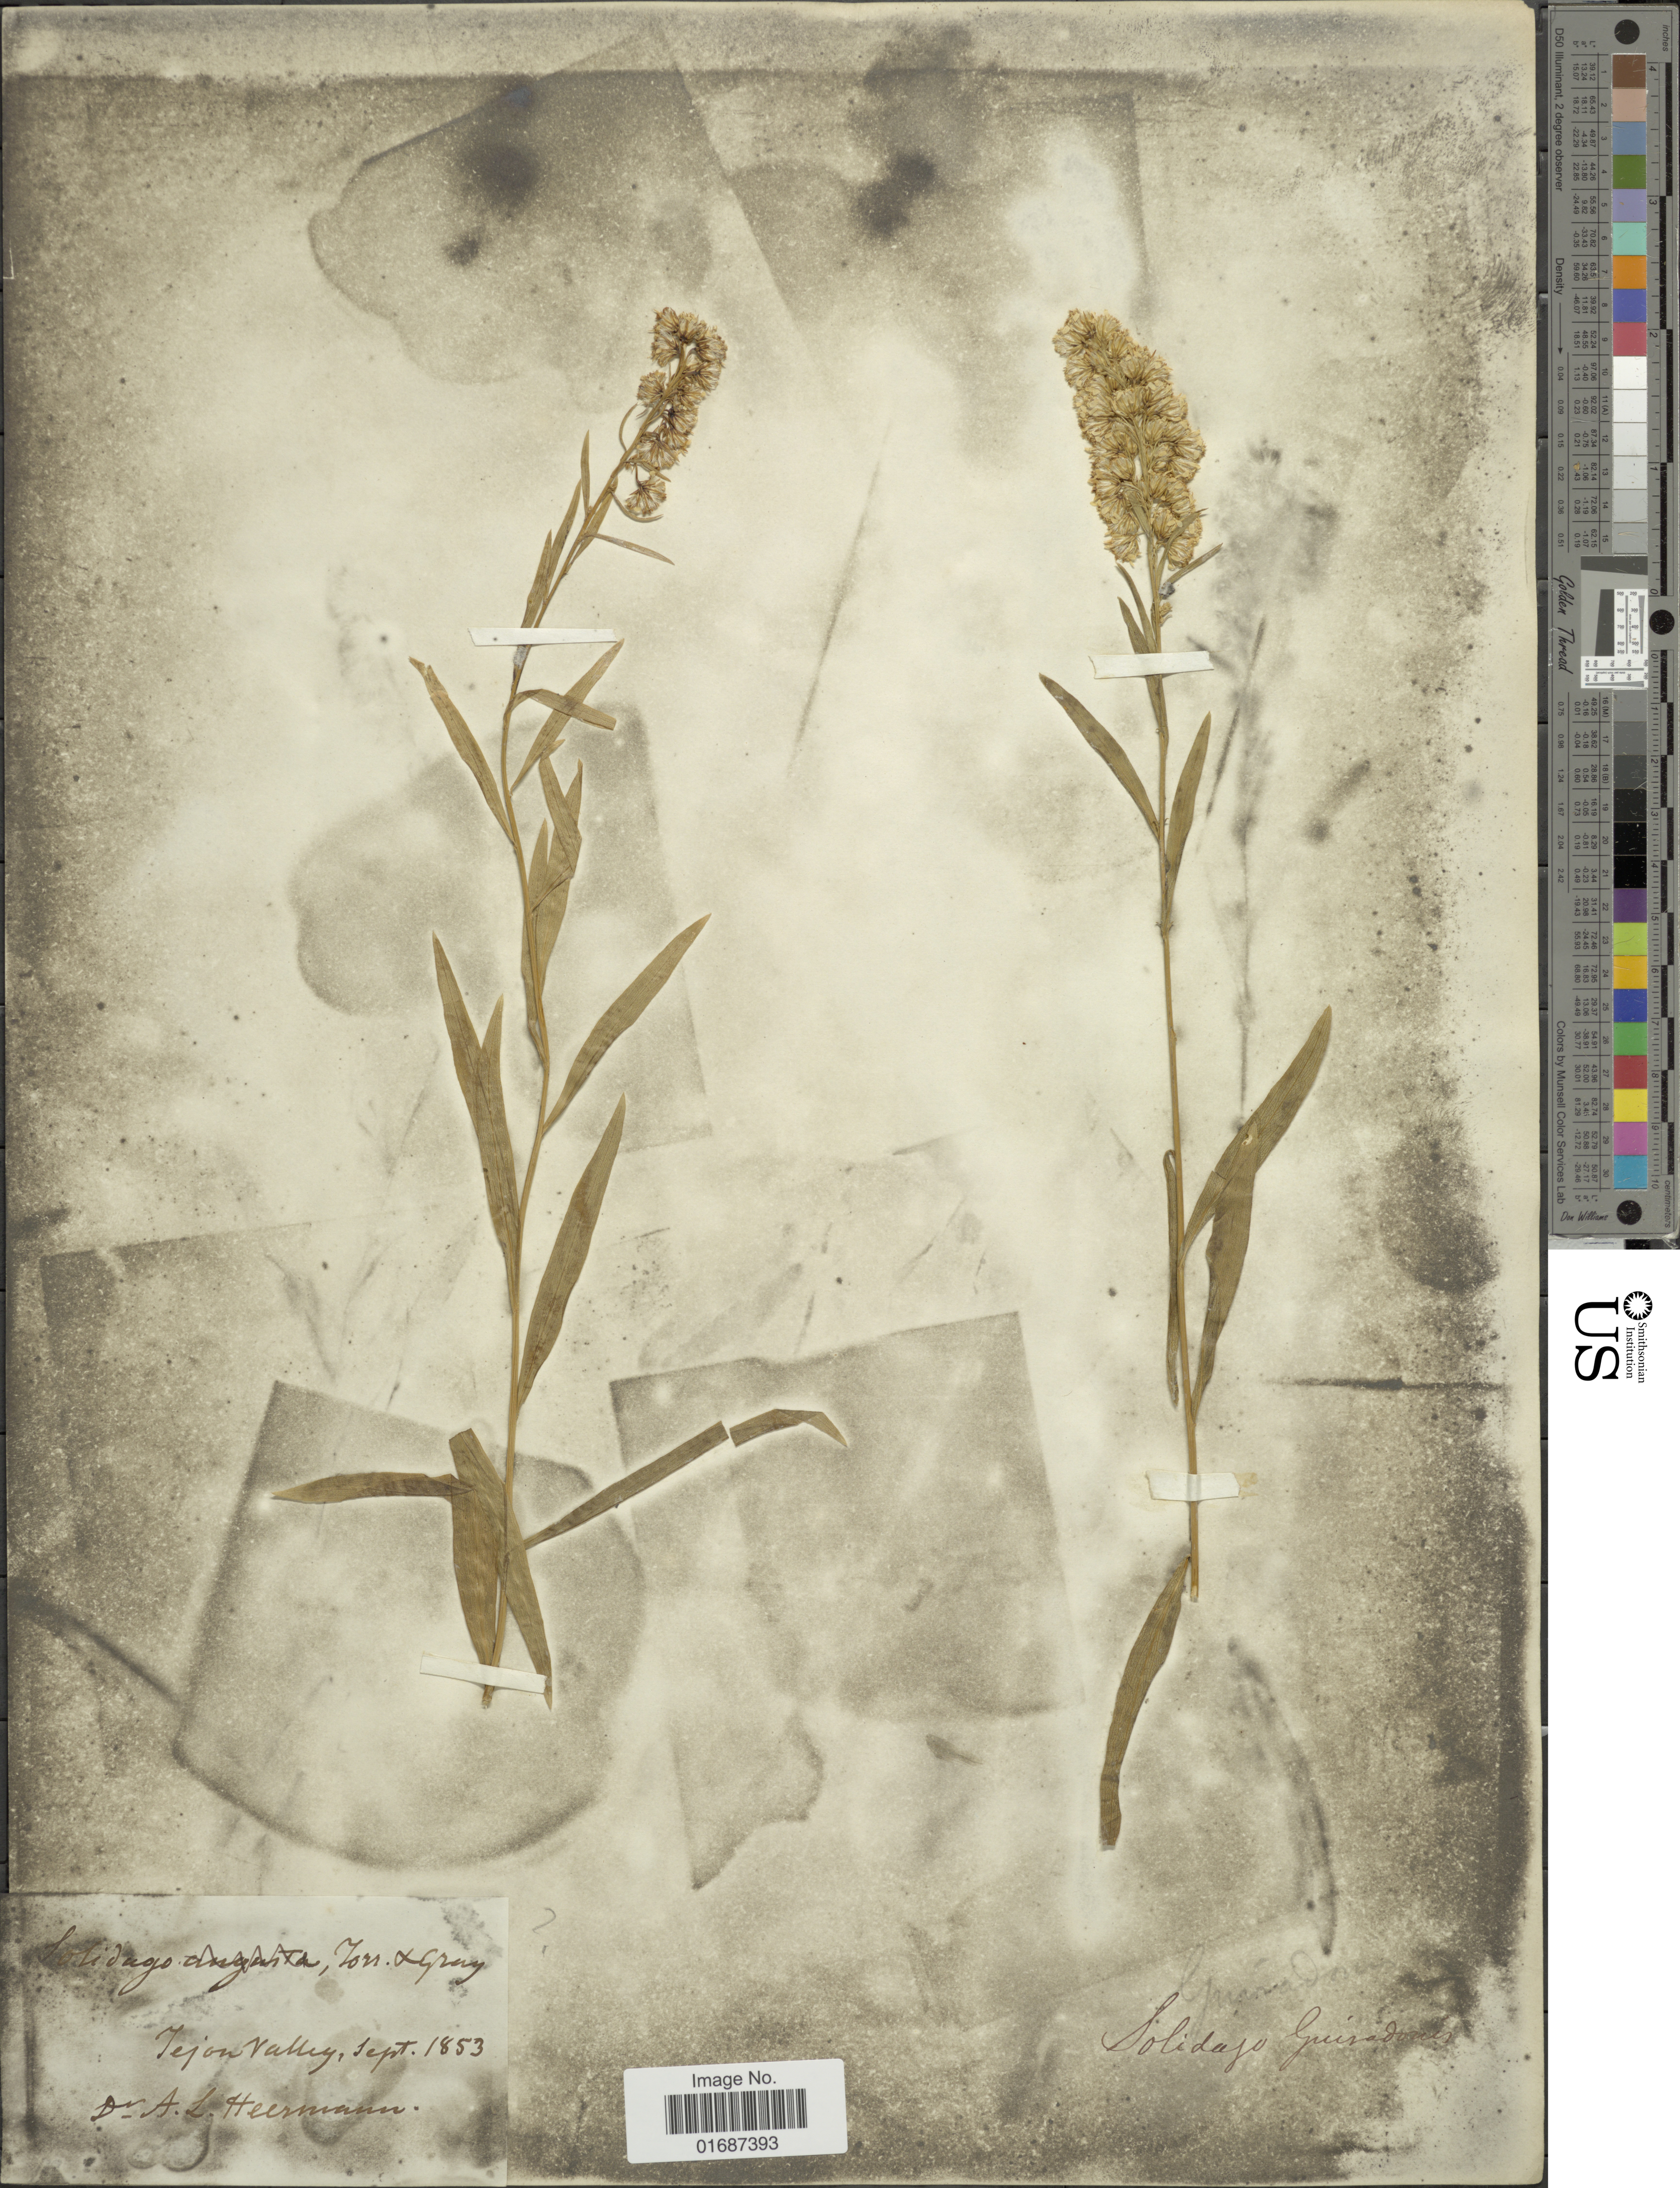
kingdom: Plantae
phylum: Tracheophyta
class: Magnoliopsida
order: Asterales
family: Asteraceae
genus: Solidago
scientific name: Solidago guiradonis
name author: A. Gray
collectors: A. Heermann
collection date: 1853-09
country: United States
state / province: California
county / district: Kern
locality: Tejon Valley